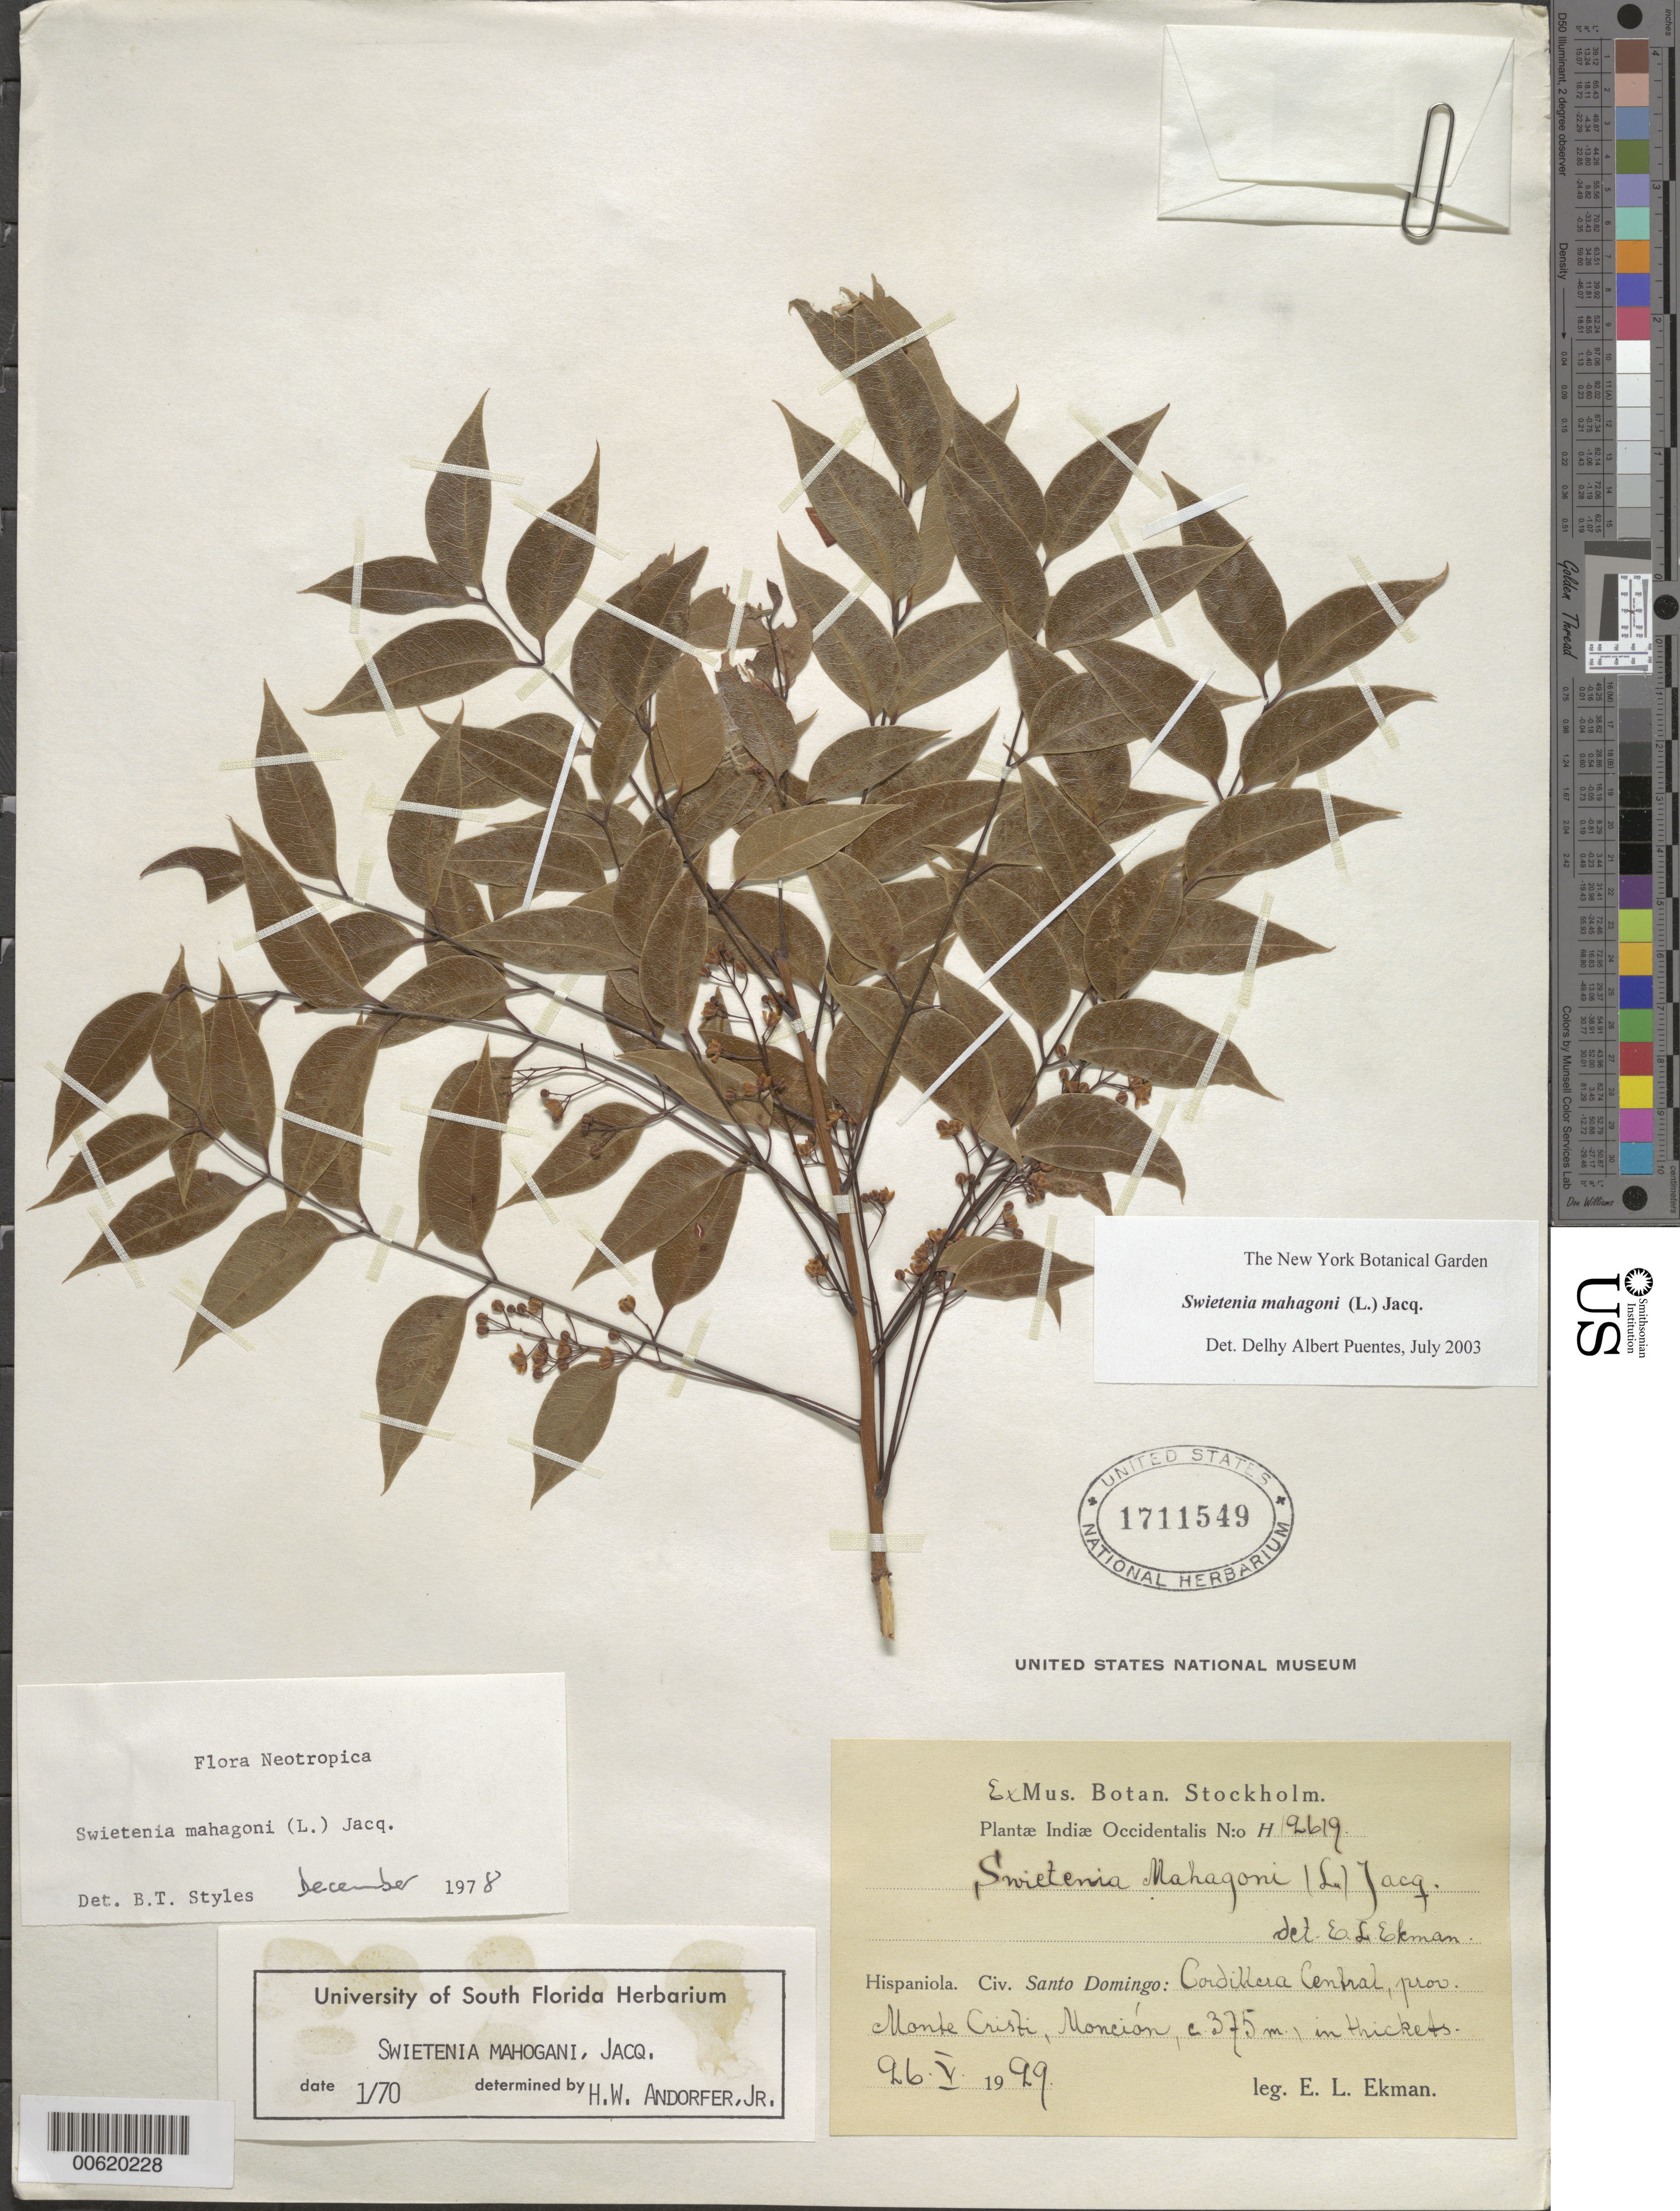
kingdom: Plantae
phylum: Tracheophyta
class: Magnoliopsida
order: Sapindales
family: Meliaceae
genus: Swietenia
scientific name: Swietenia mahagoni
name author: (L.) Jacq.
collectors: E. L. Ekman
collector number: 12619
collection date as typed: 26 May 1929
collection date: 1929-05-26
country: Dominican Republic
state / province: Monte Cristi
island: Hispaniola Island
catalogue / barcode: US 1711549